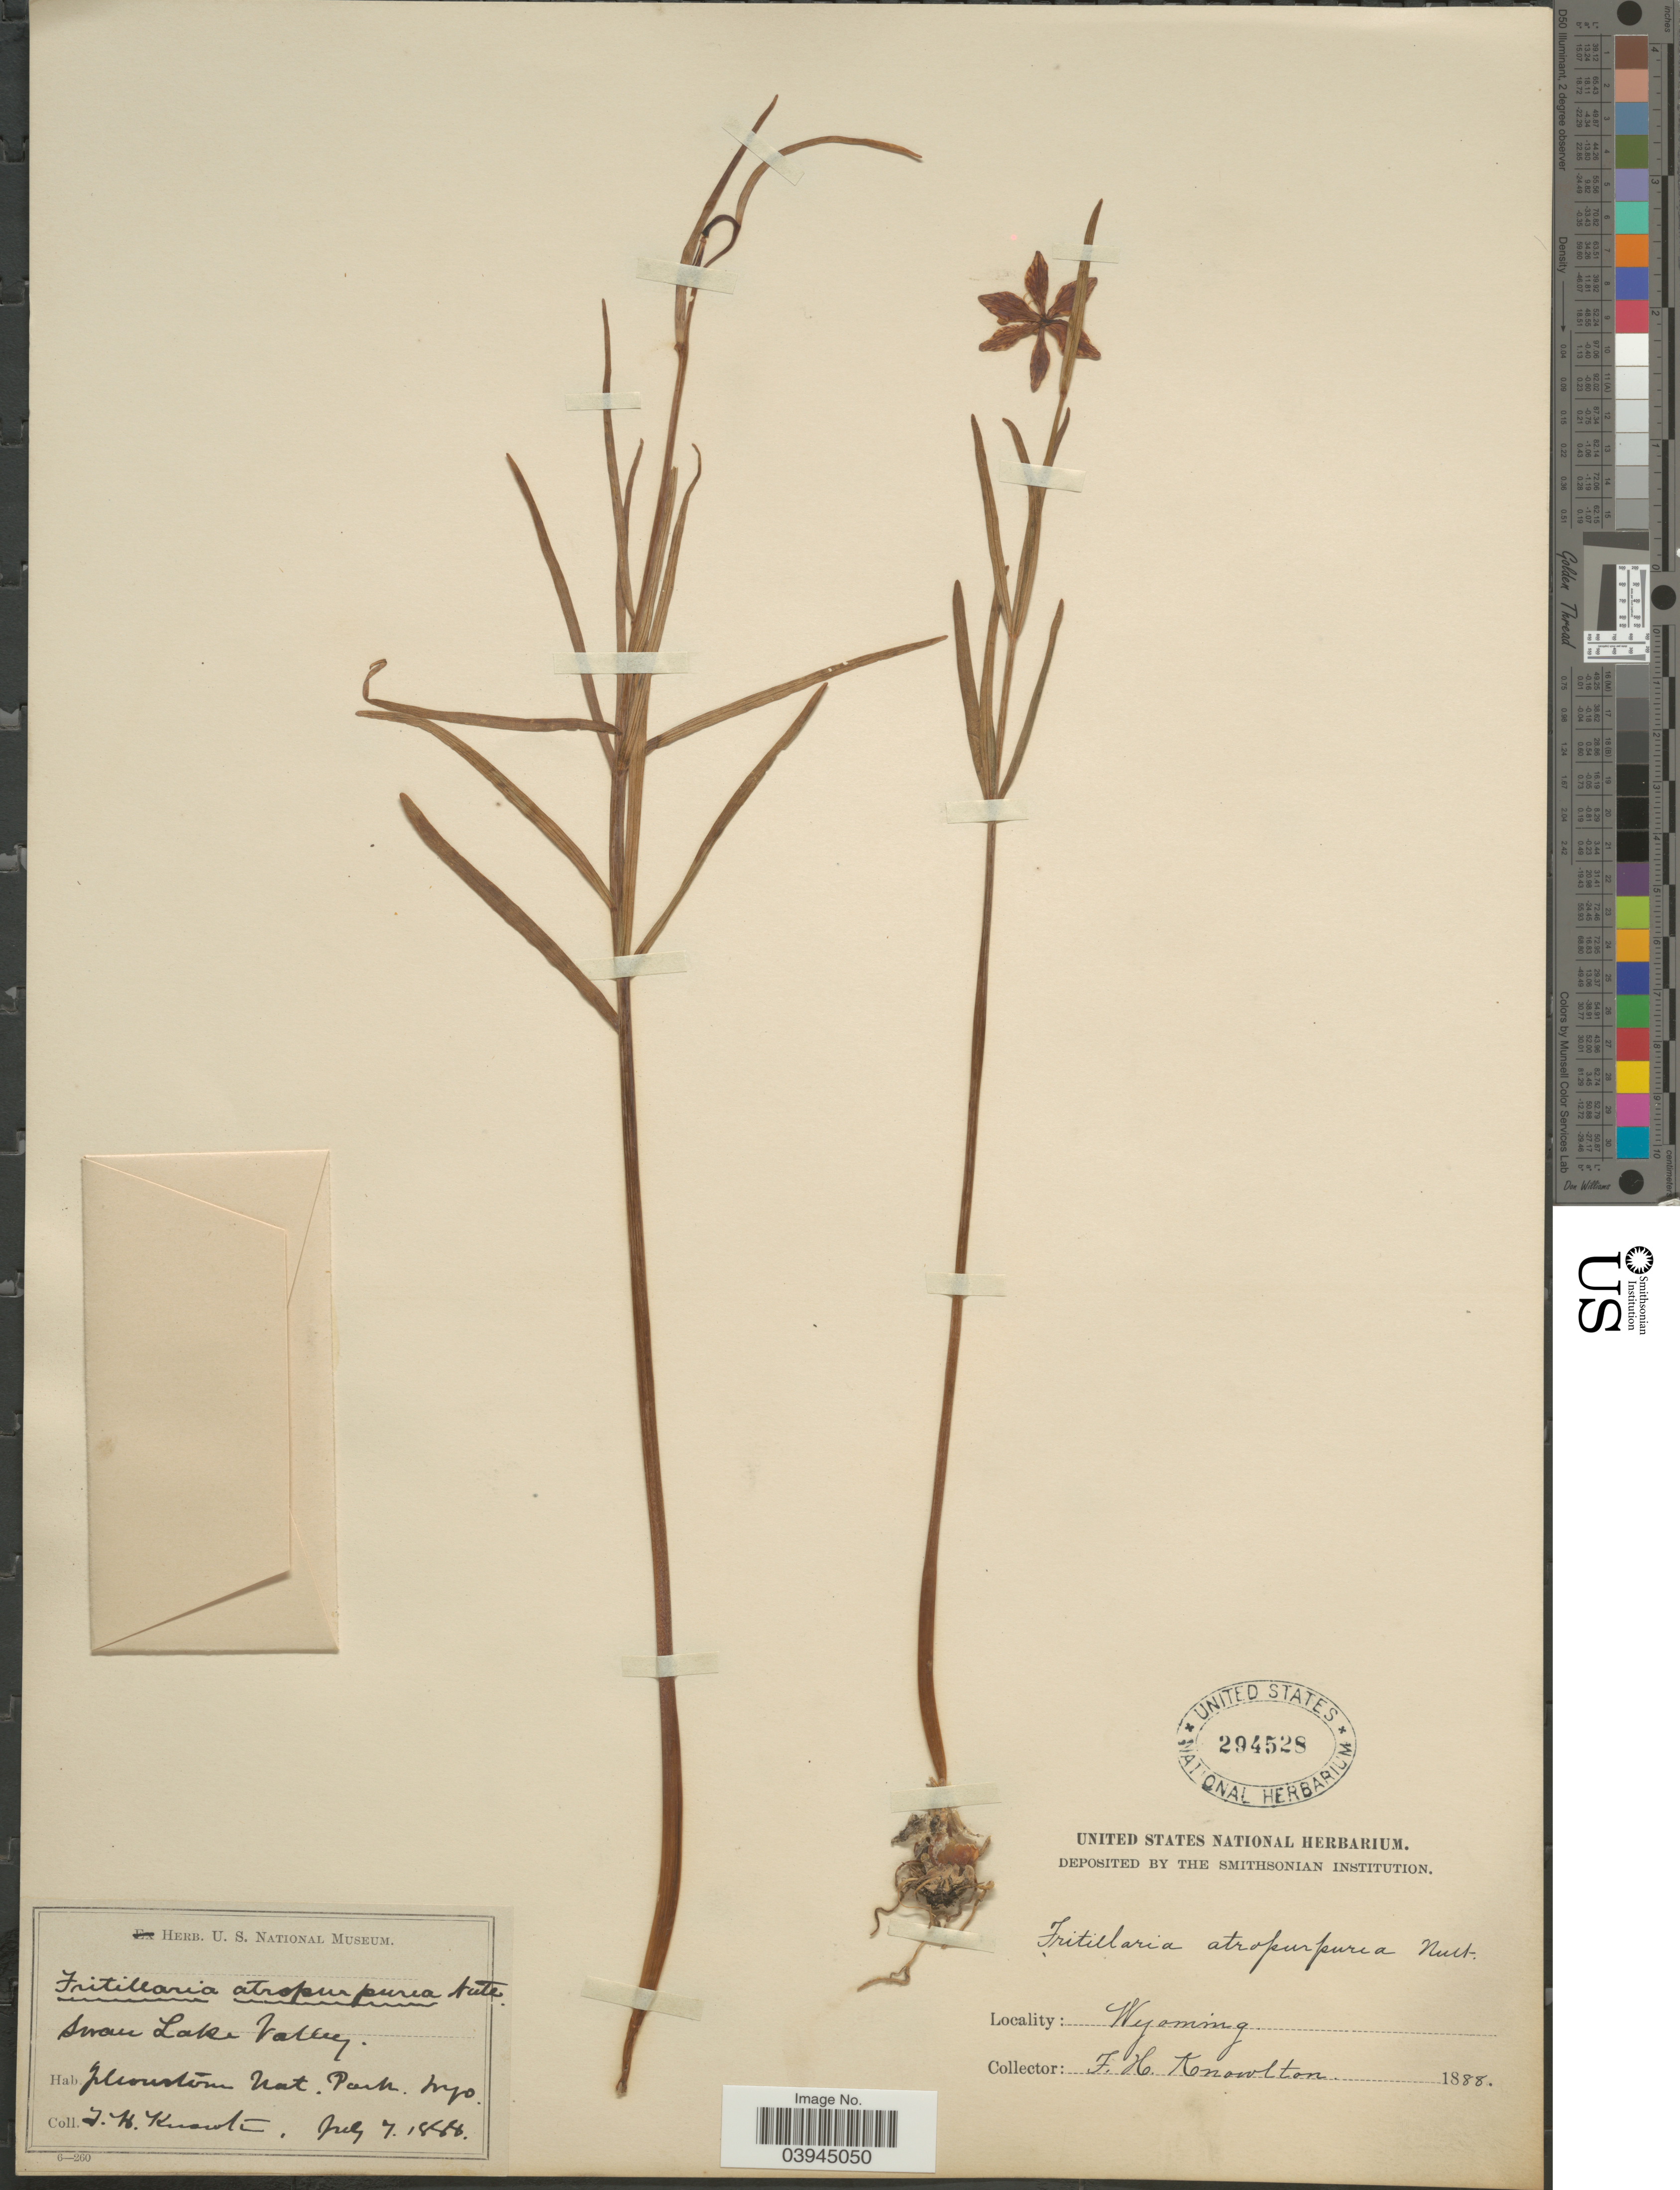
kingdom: Plantae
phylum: Tracheophyta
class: Liliopsida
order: Liliales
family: Liliaceae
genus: Fritillaria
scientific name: Fritillaria atropurpurea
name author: Nutt.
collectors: F. H. Knowlton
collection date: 1888-07-07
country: United States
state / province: Wyoming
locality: Swan Lake Valley. Yellowstone Nat. Park.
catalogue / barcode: US 294528